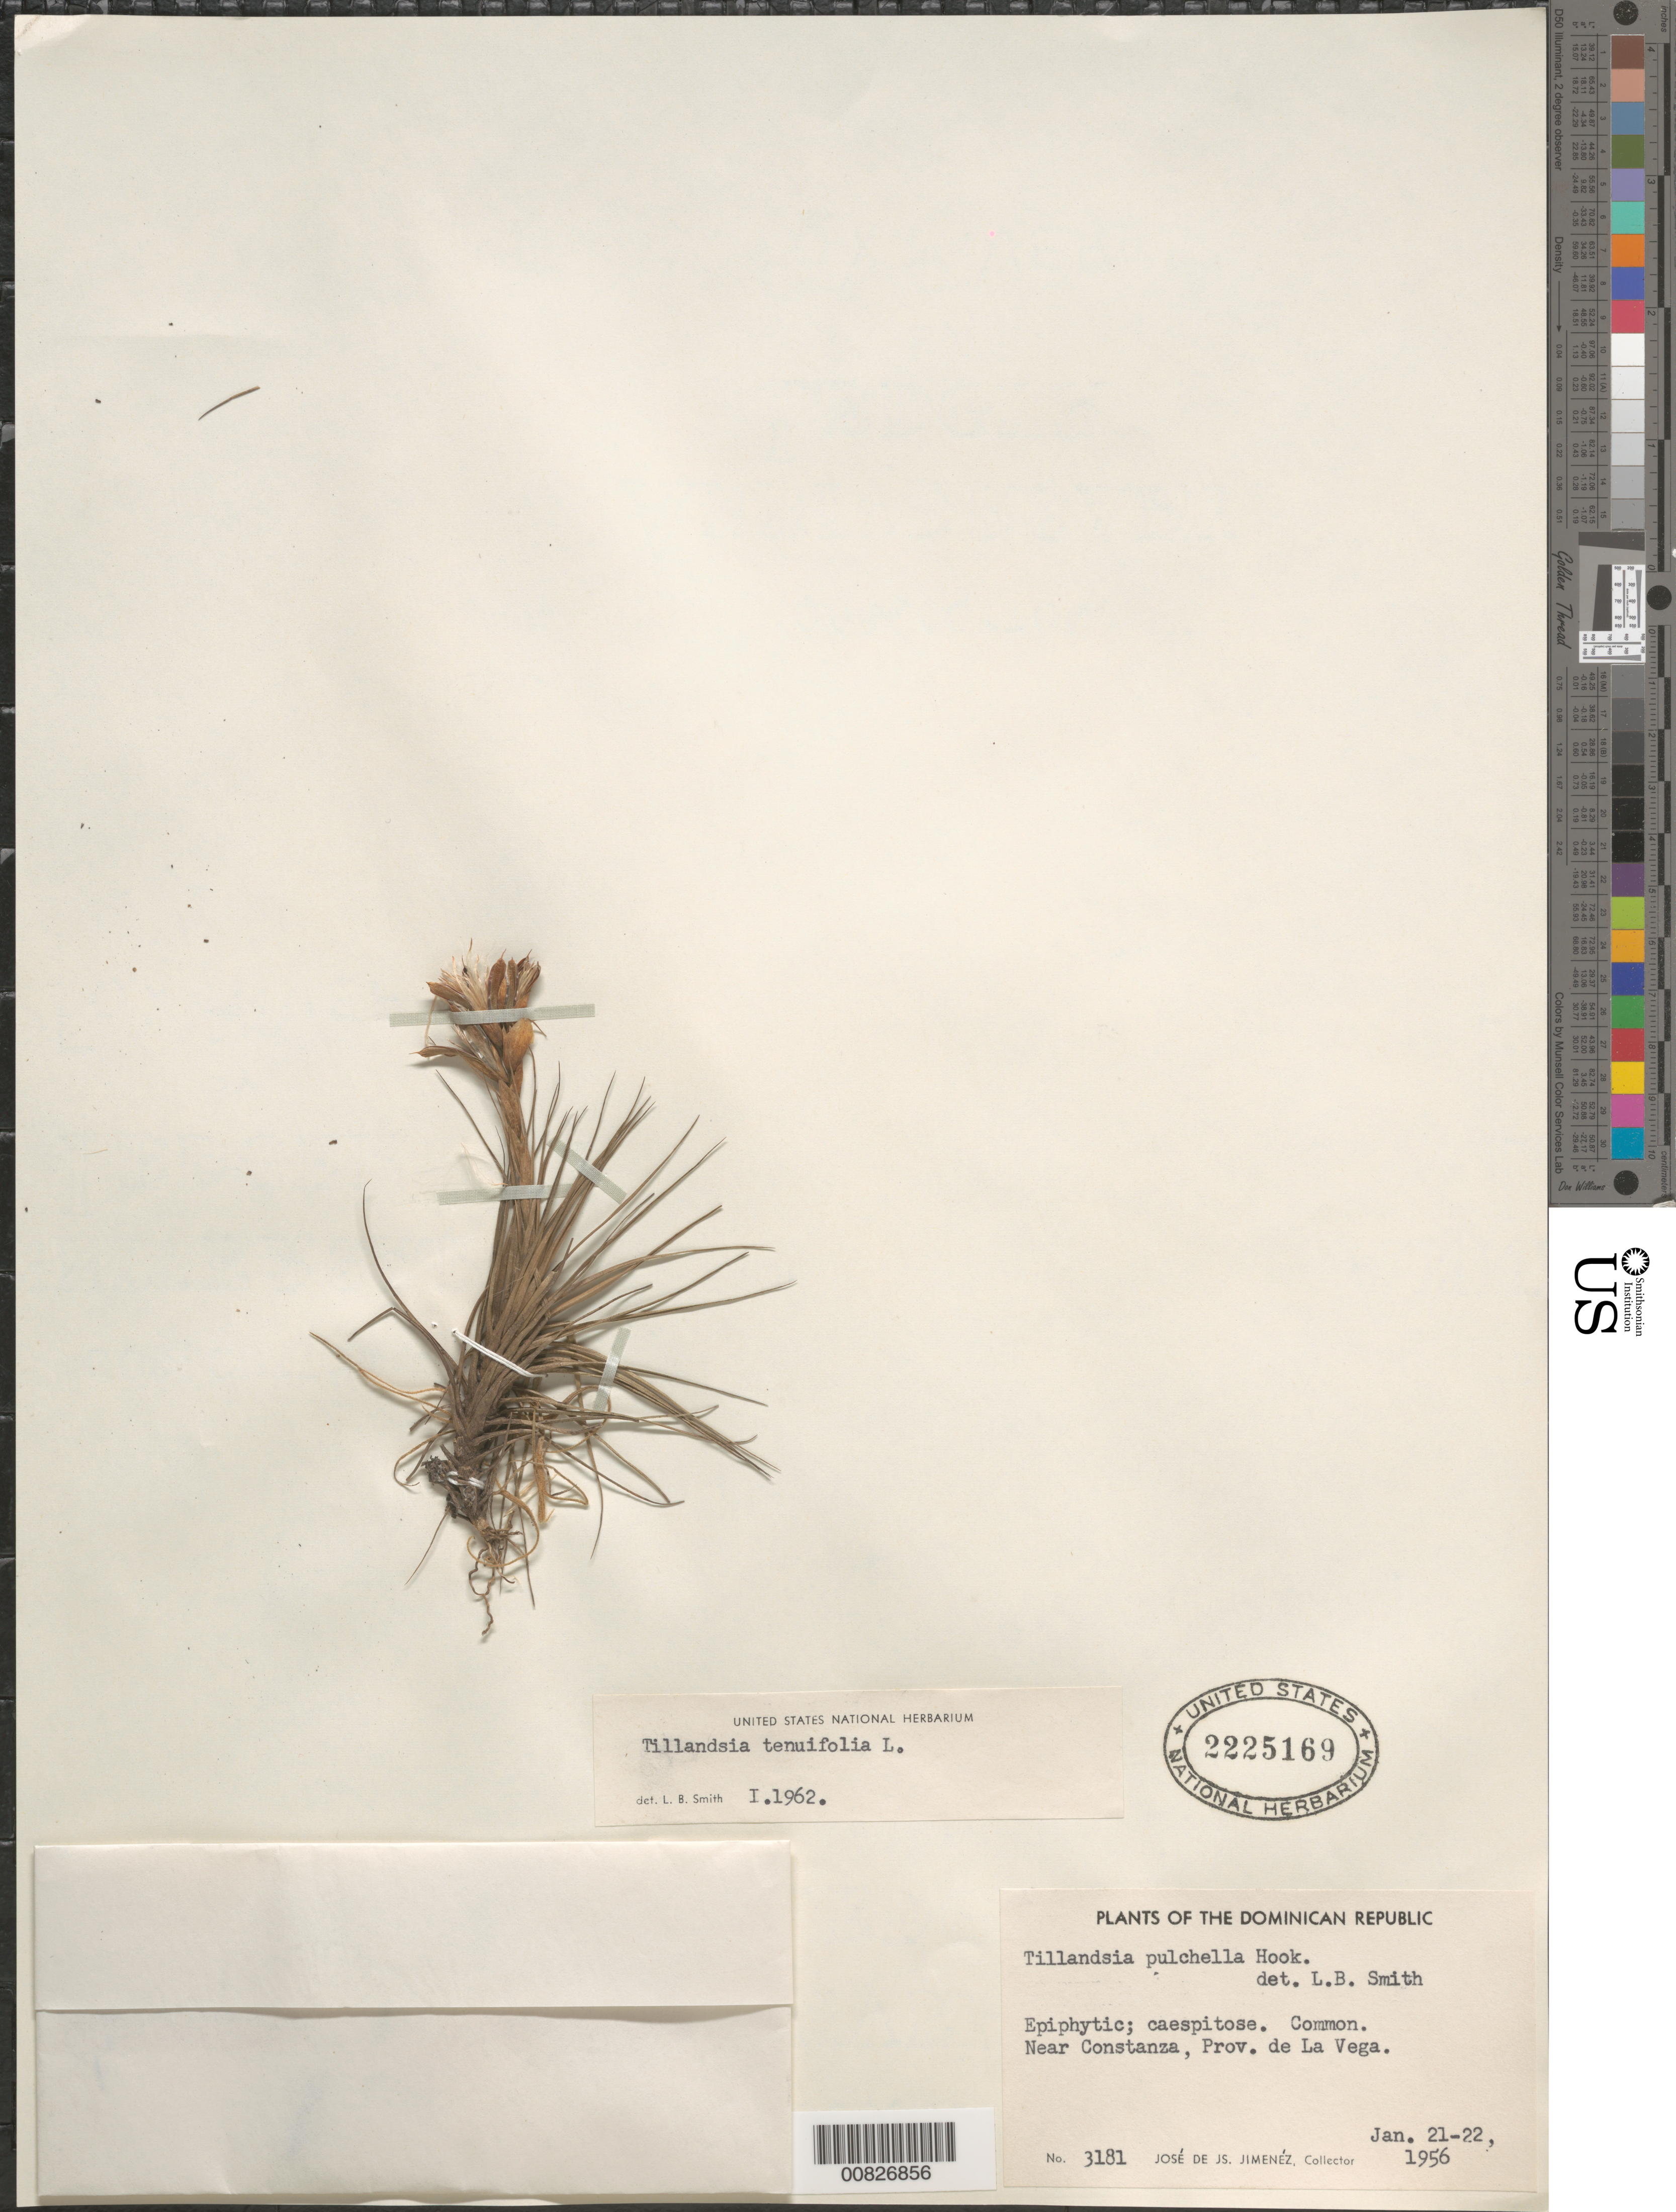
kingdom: Plantae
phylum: Tracheophyta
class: Liliopsida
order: Poales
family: Bromeliaceae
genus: Tillandsia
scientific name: Tillandsia tenuifolia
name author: L.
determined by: Smith, Lyman B., (US), NMNH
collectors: J. J. Jiménez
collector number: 3181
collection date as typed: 21 Jan 1956 to 22 Jan 1956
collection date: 1956-01-21/1956-01-22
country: Dominican Republic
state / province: La Vega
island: Hispaniola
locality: Near Constanza, Prov. de La Vega.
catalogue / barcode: US 2225169